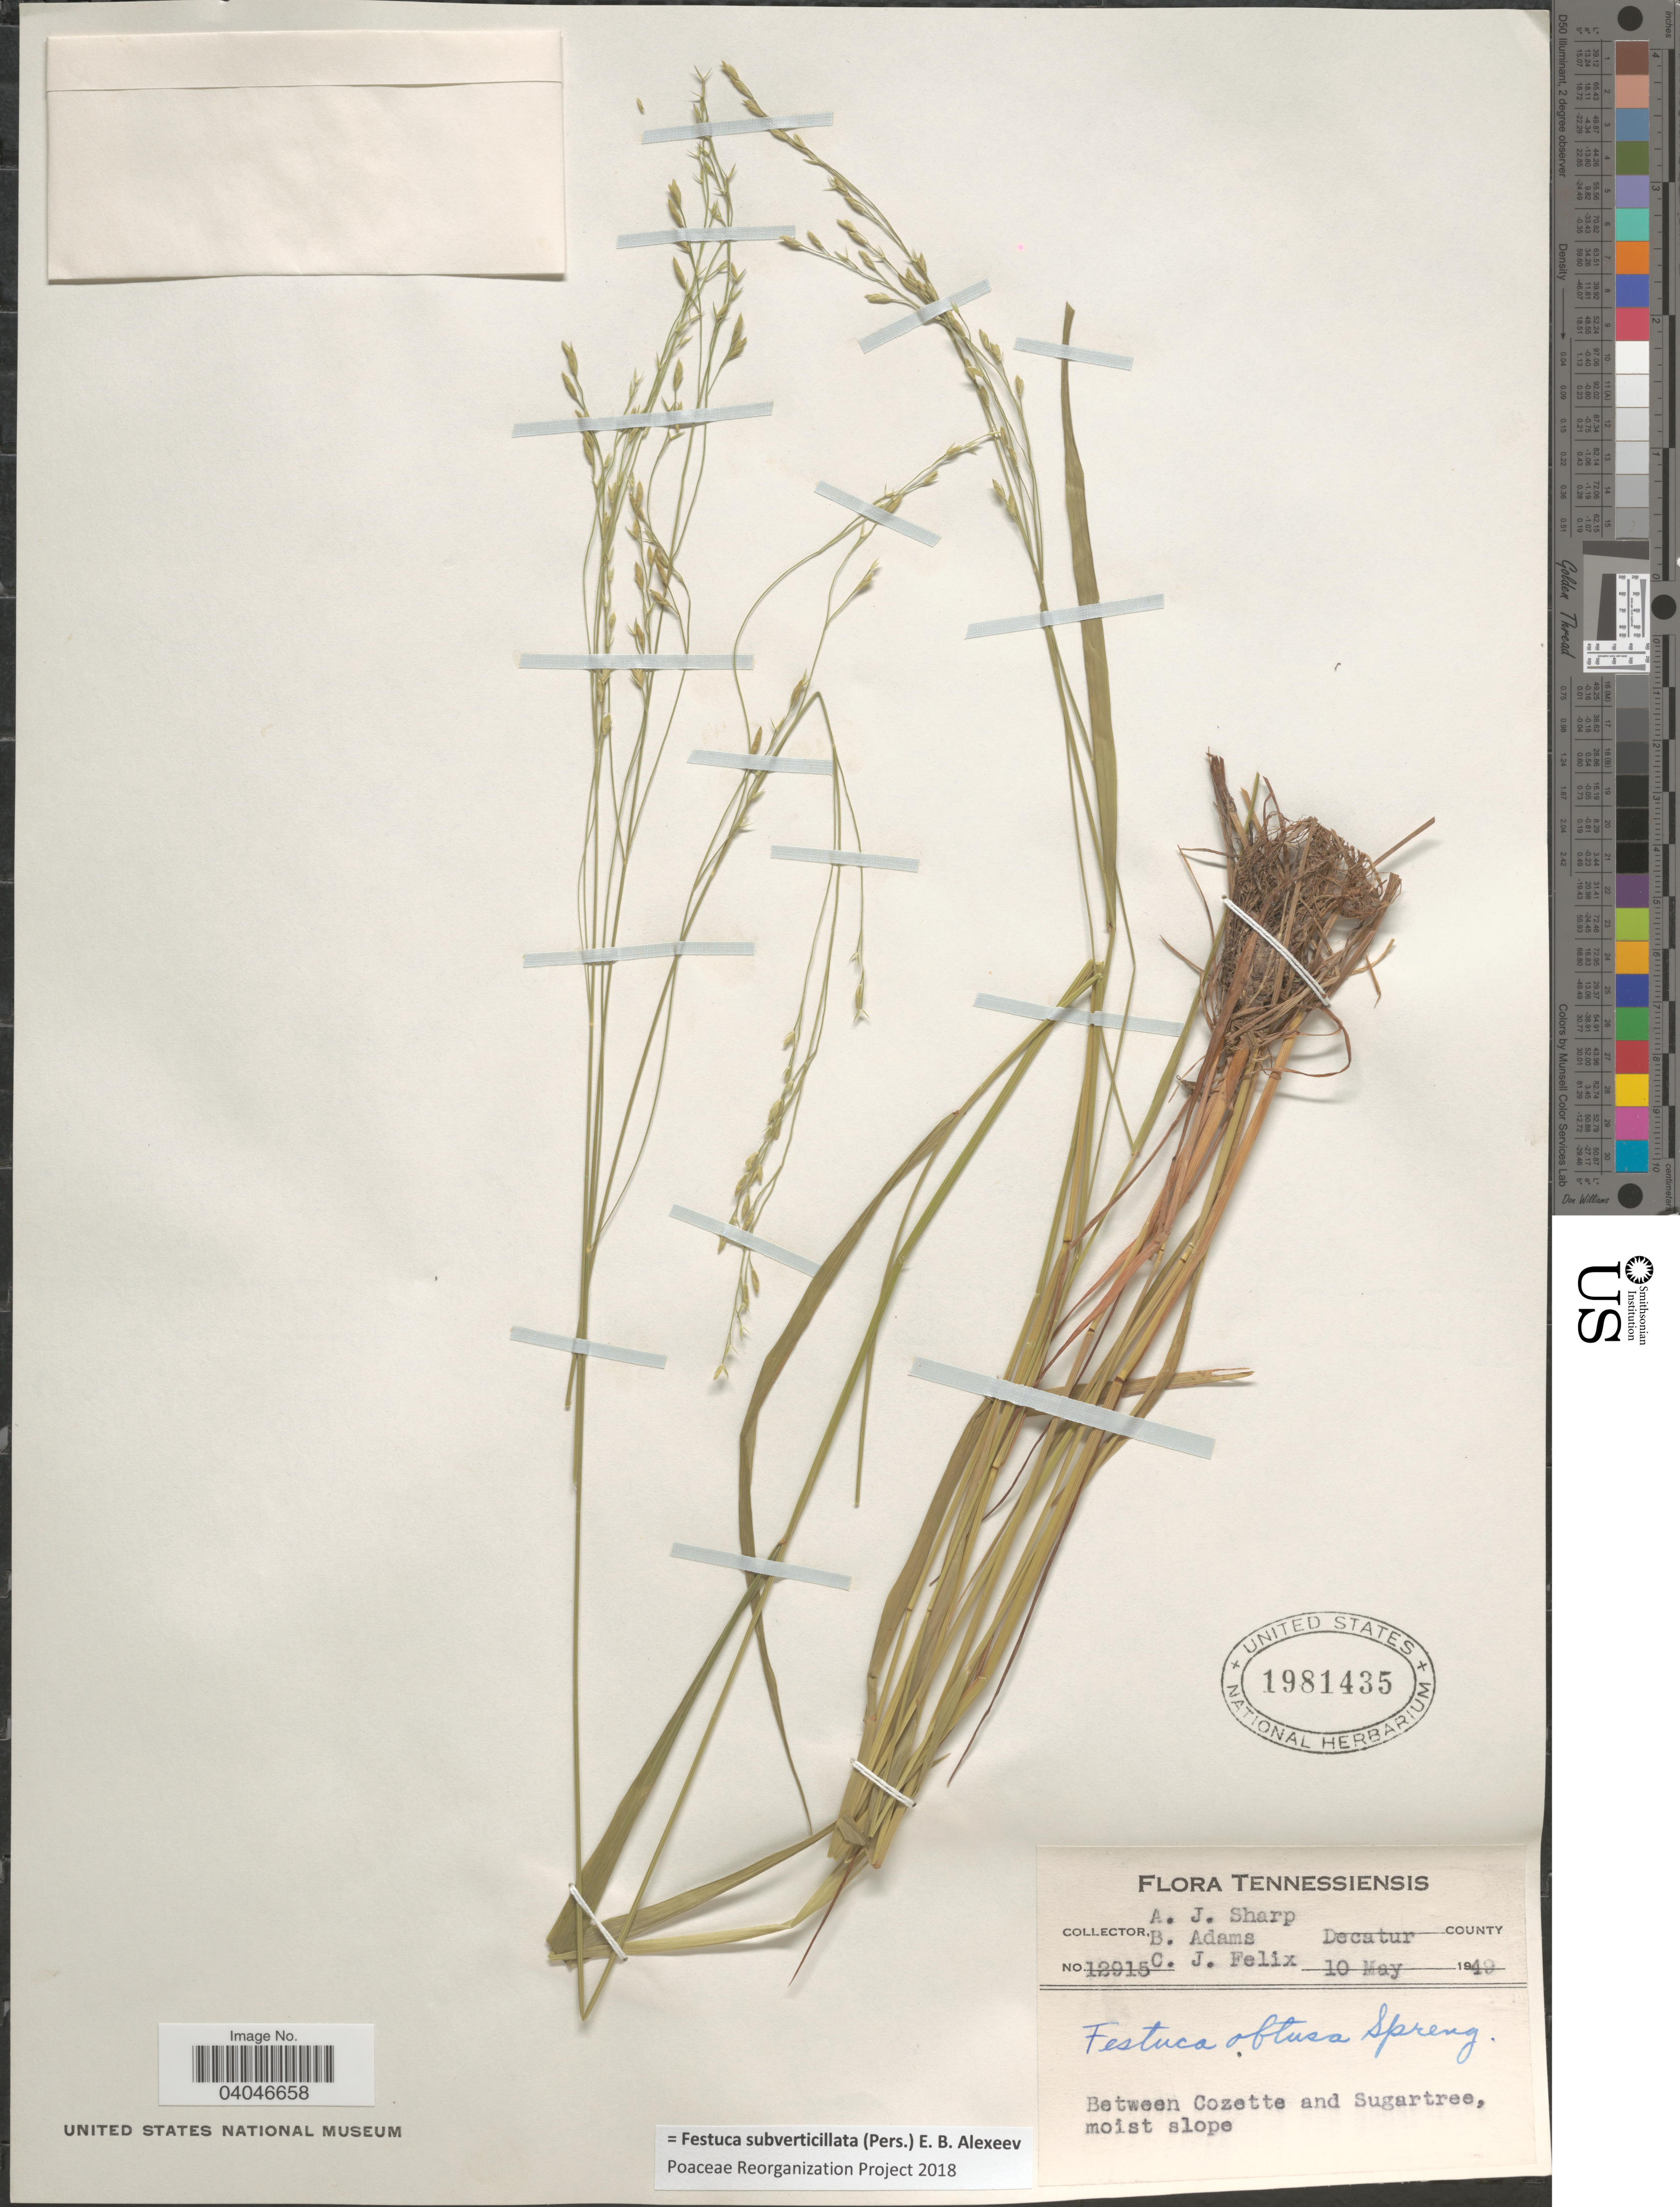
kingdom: Plantae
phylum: Tracheophyta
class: Liliopsida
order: Poales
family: Poaceae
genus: Festuca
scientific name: Festuca subverticillata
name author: (Pers.) E.B. Alexeev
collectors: A. J. Sharp, B. Adams & C. Felix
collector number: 12915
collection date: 1949-05-10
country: United States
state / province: Tennessee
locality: Decatur County. Between Cozette and Sugartree, moist slope.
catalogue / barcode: US 1981435